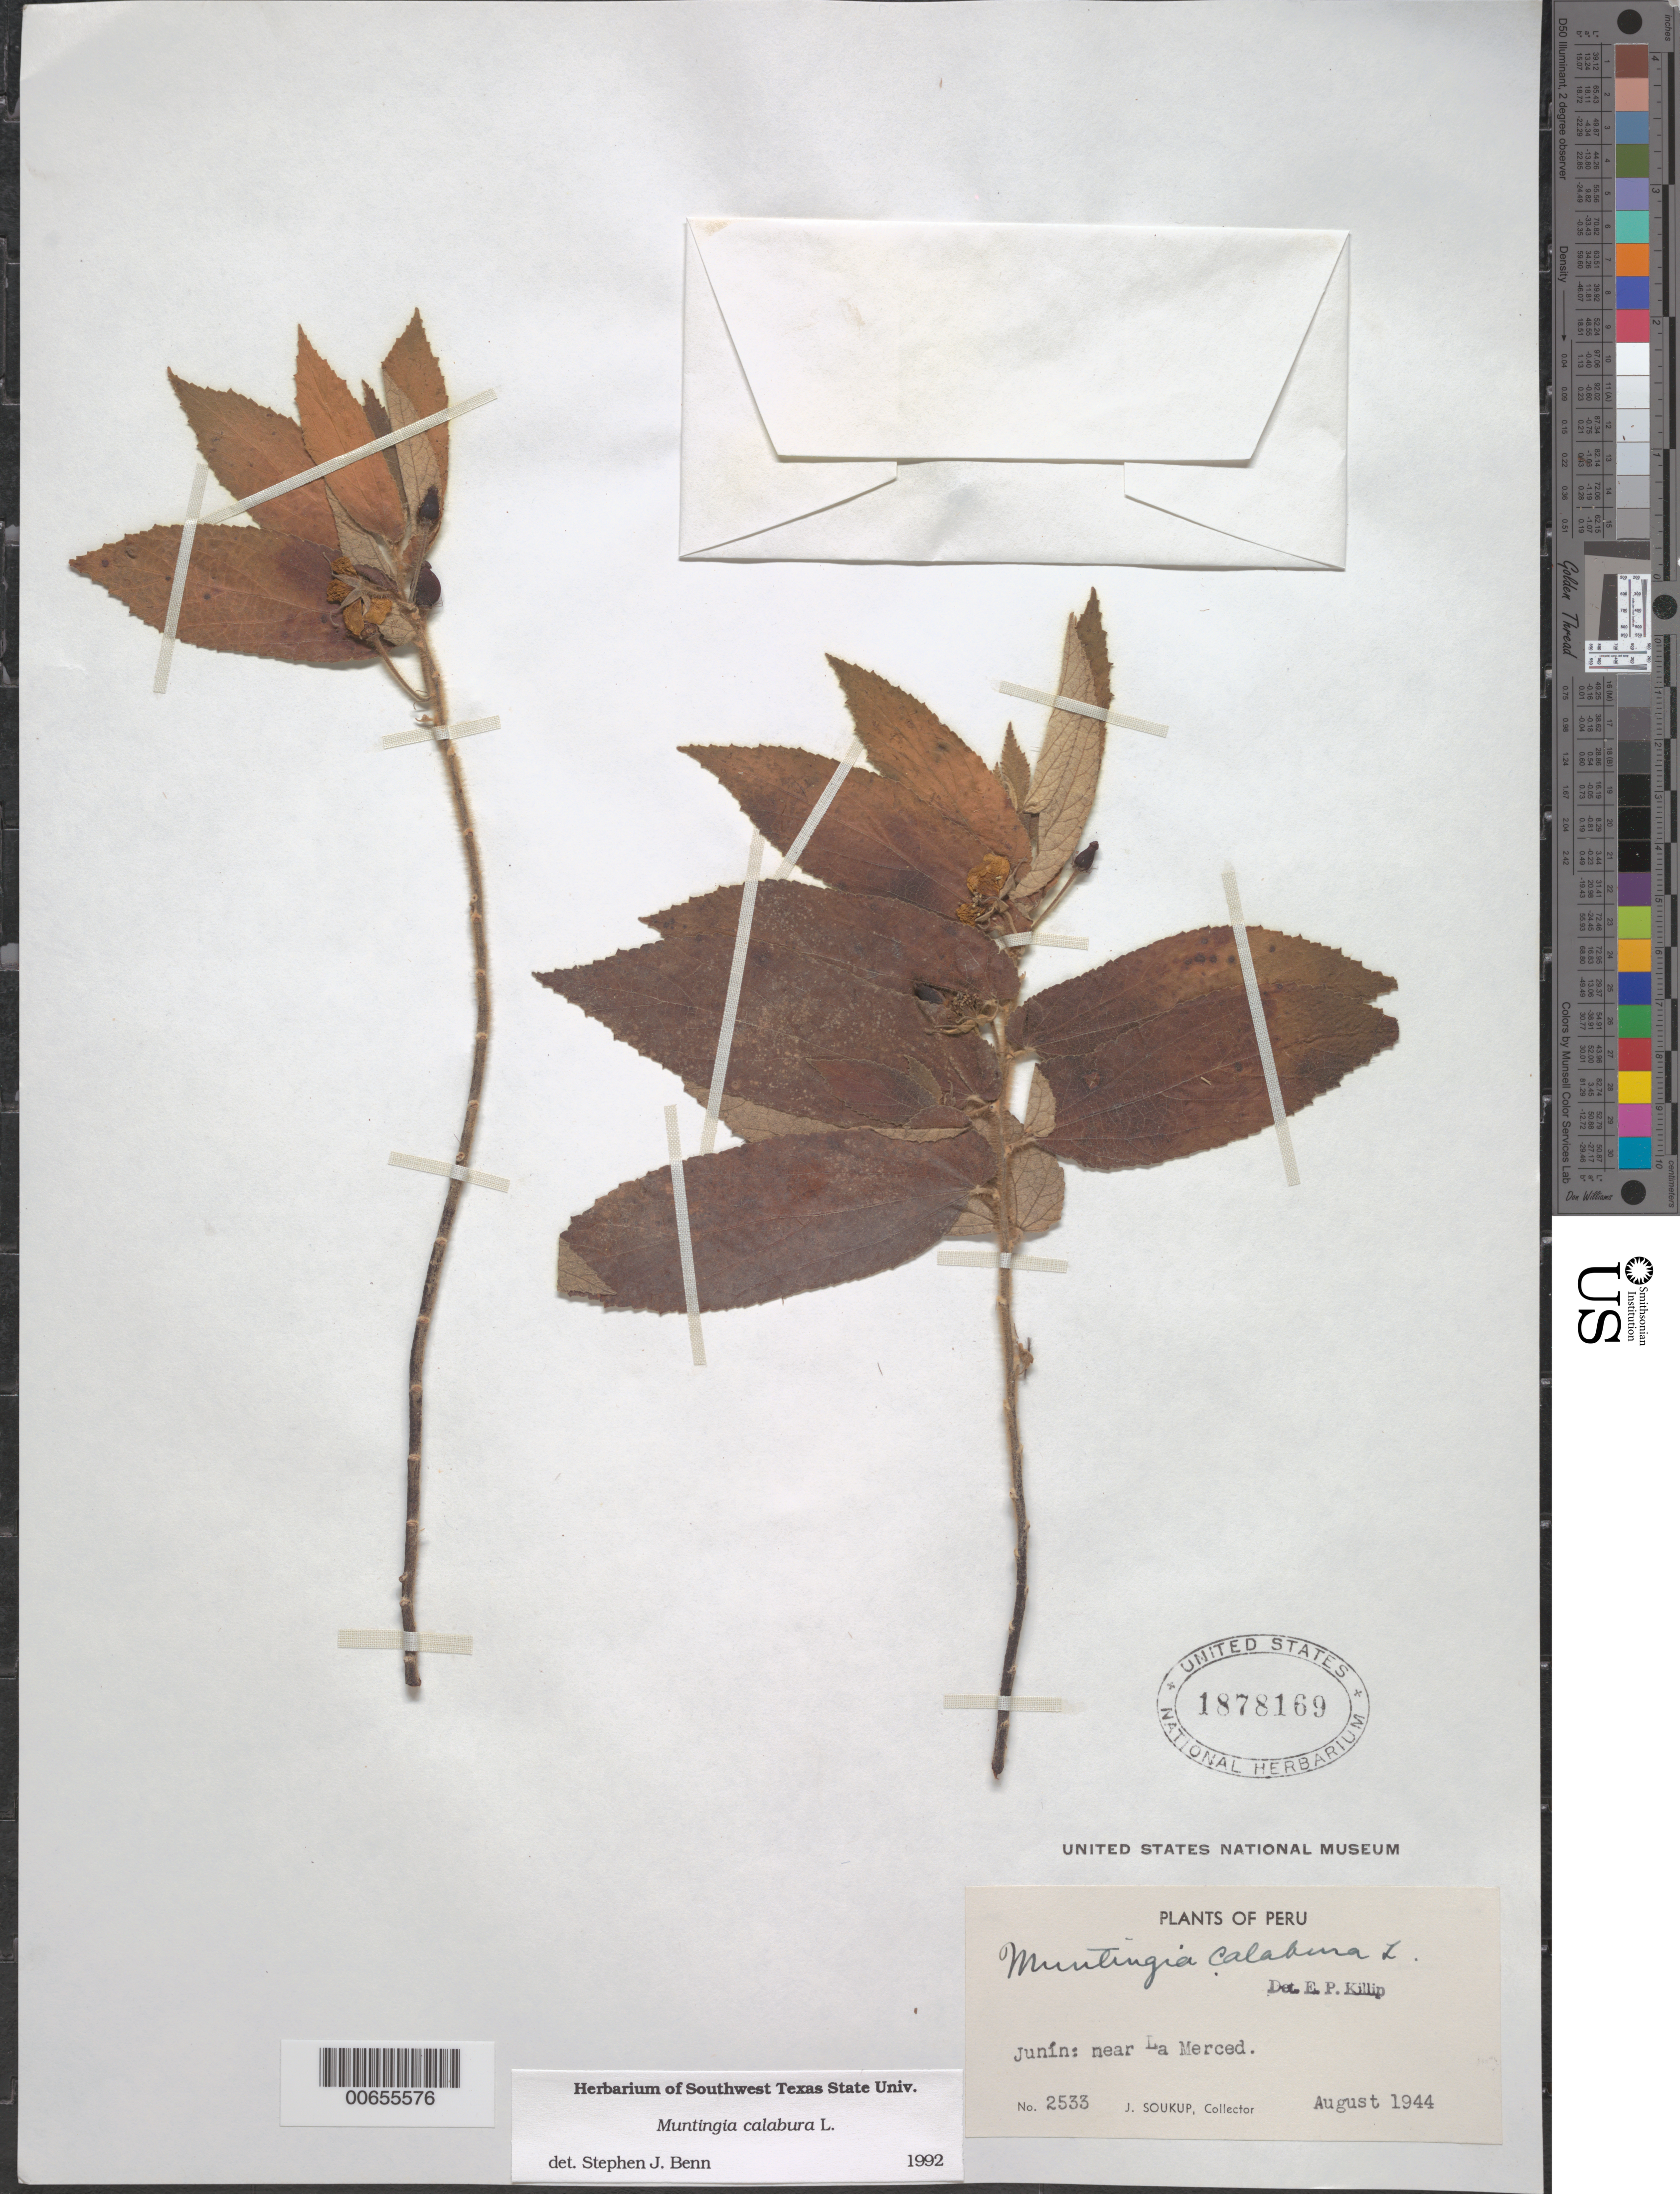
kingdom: Plantae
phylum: Tracheophyta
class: Magnoliopsida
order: Malvales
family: Muntingiaceae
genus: Muntingia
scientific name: Muntingia calabura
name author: L.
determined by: Benn, S. J.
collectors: J. J. Soukup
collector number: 2533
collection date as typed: Aug 1944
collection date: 1944-08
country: Peru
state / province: Junín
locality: La Merced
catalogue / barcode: US 1878169